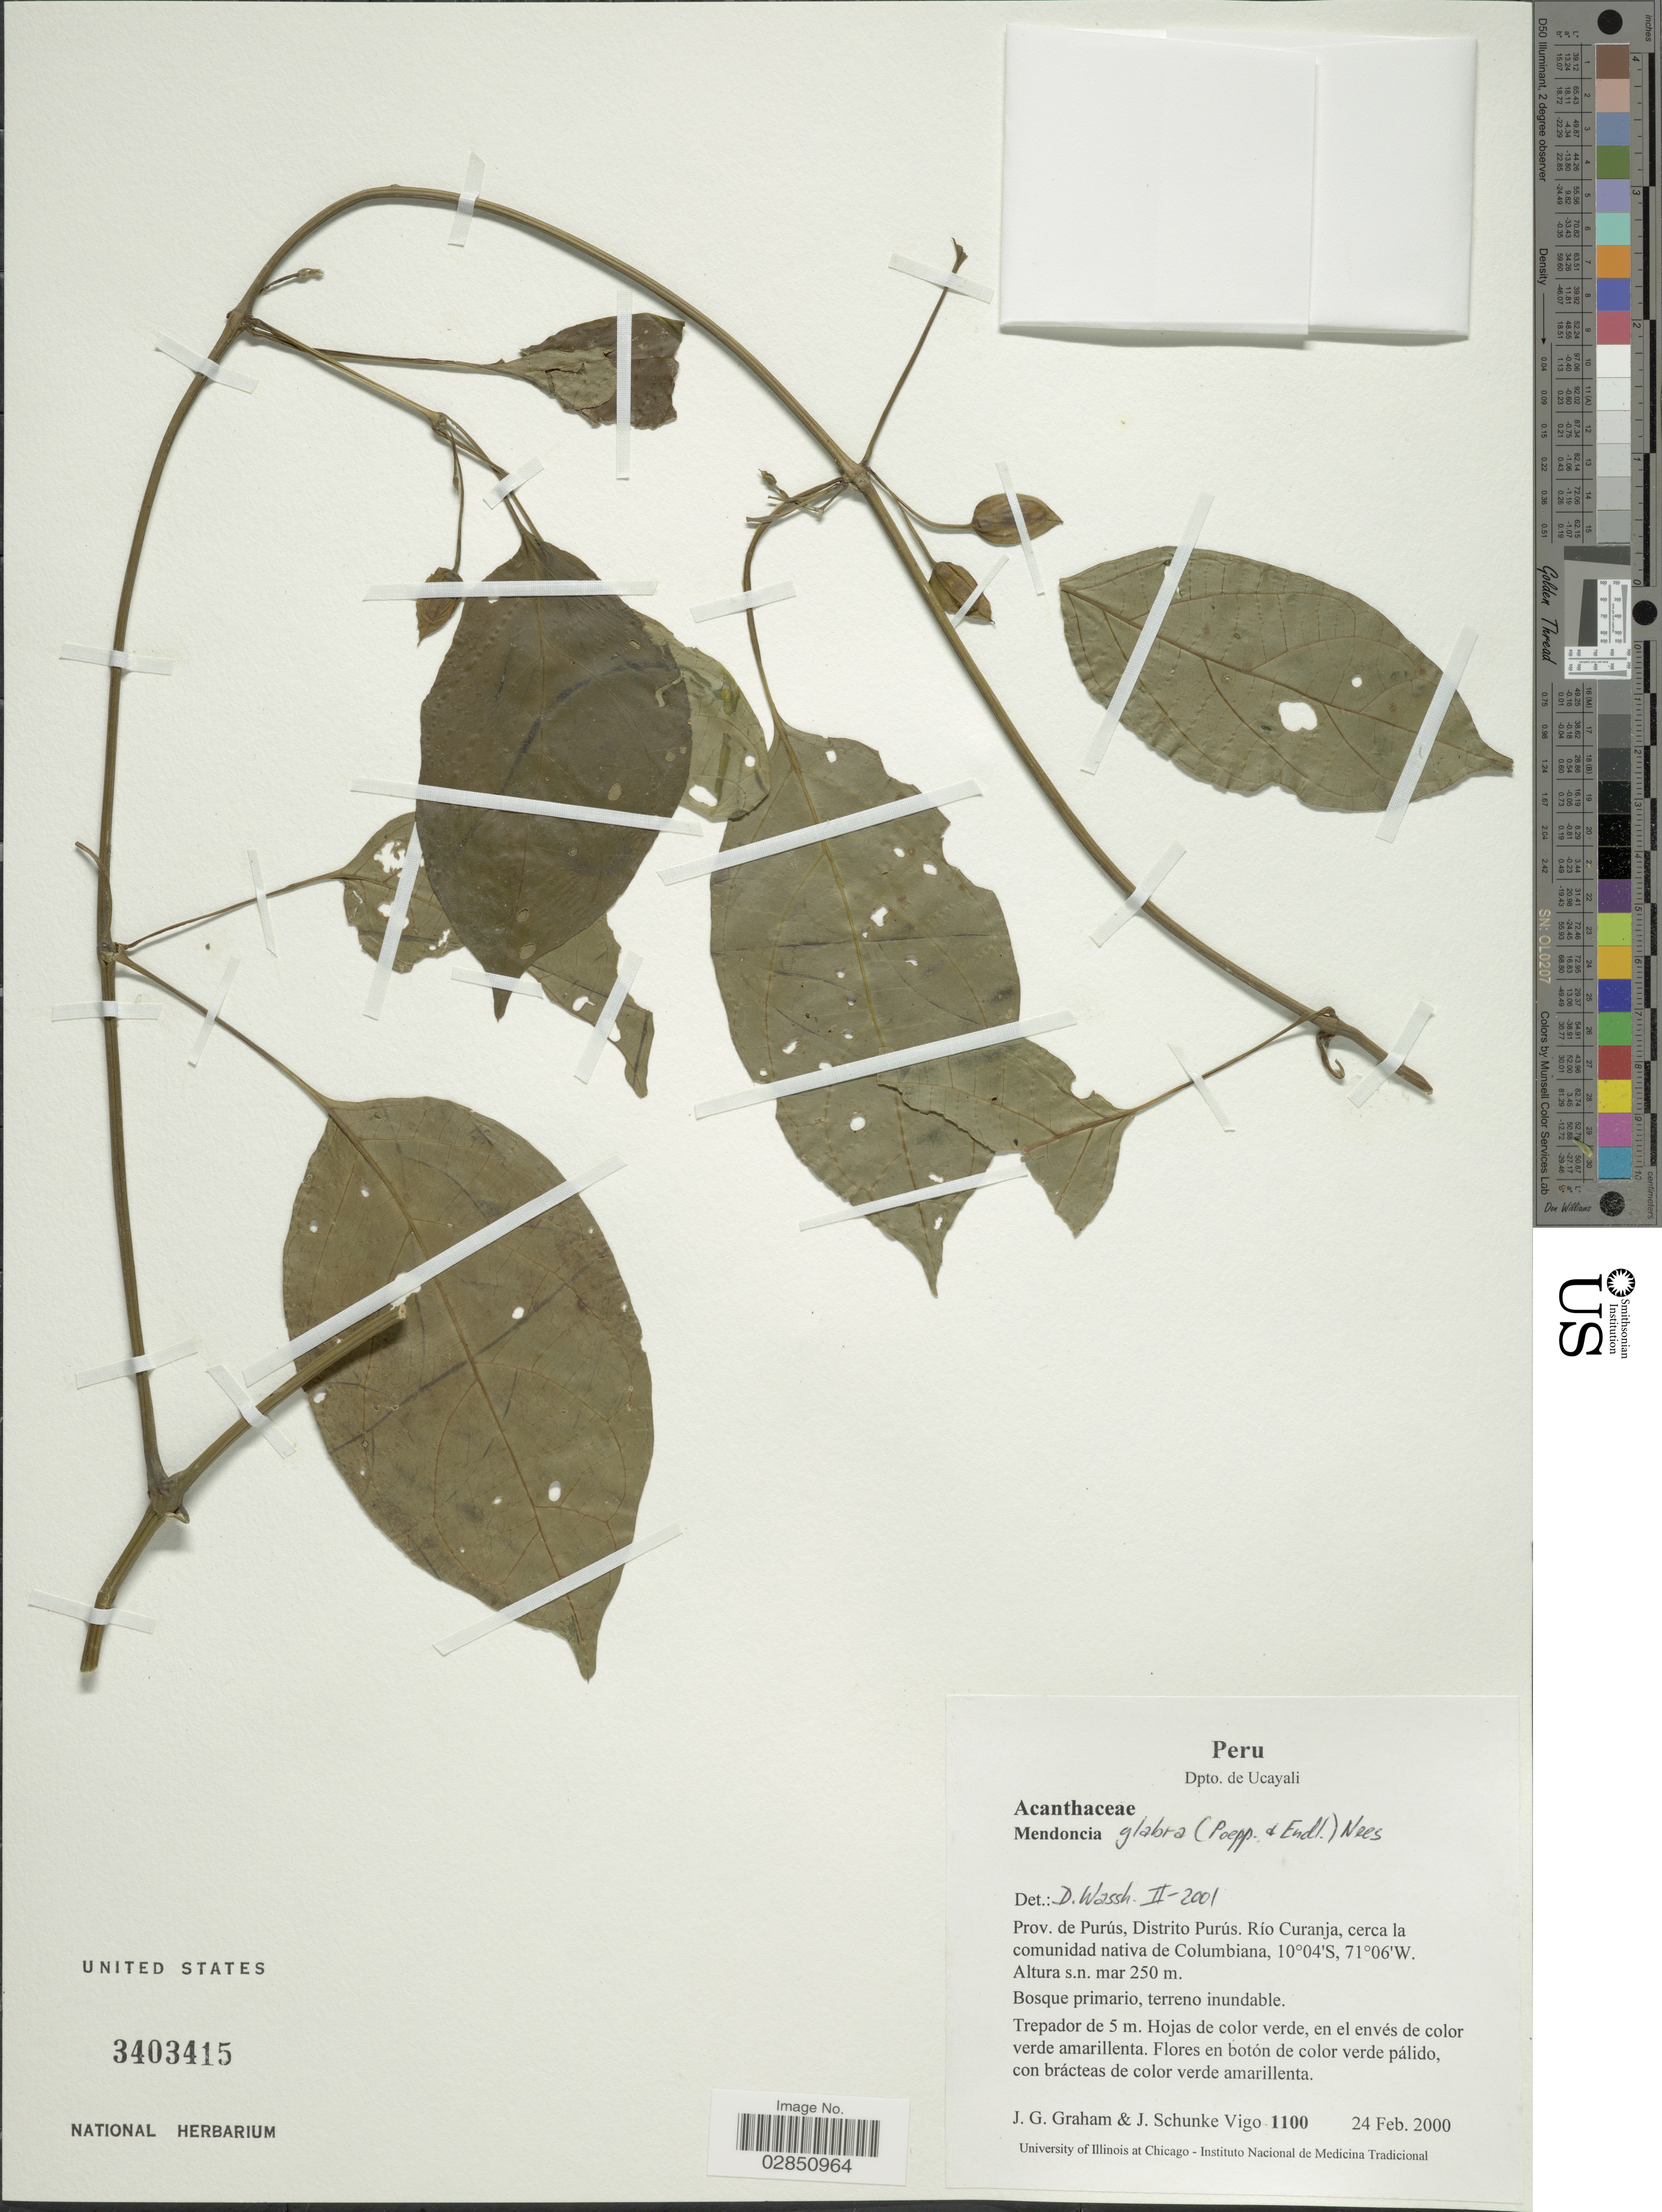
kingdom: Plantae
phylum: Tracheophyta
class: Magnoliopsida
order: Lamiales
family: Acanthaceae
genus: Mendoncia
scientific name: Mendoncia glabra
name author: (Poepp. & Endl.) Nees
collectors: J. Graham & J. Schunke Vigo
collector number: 1100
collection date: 2000-02-24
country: Peru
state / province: Ucayali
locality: Dpto. de Ucayali, Prov. de Purús, Distrito Purús, Río Curanja, cerca la comunidad nativa de Columbiana.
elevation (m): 250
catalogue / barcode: US 3403415